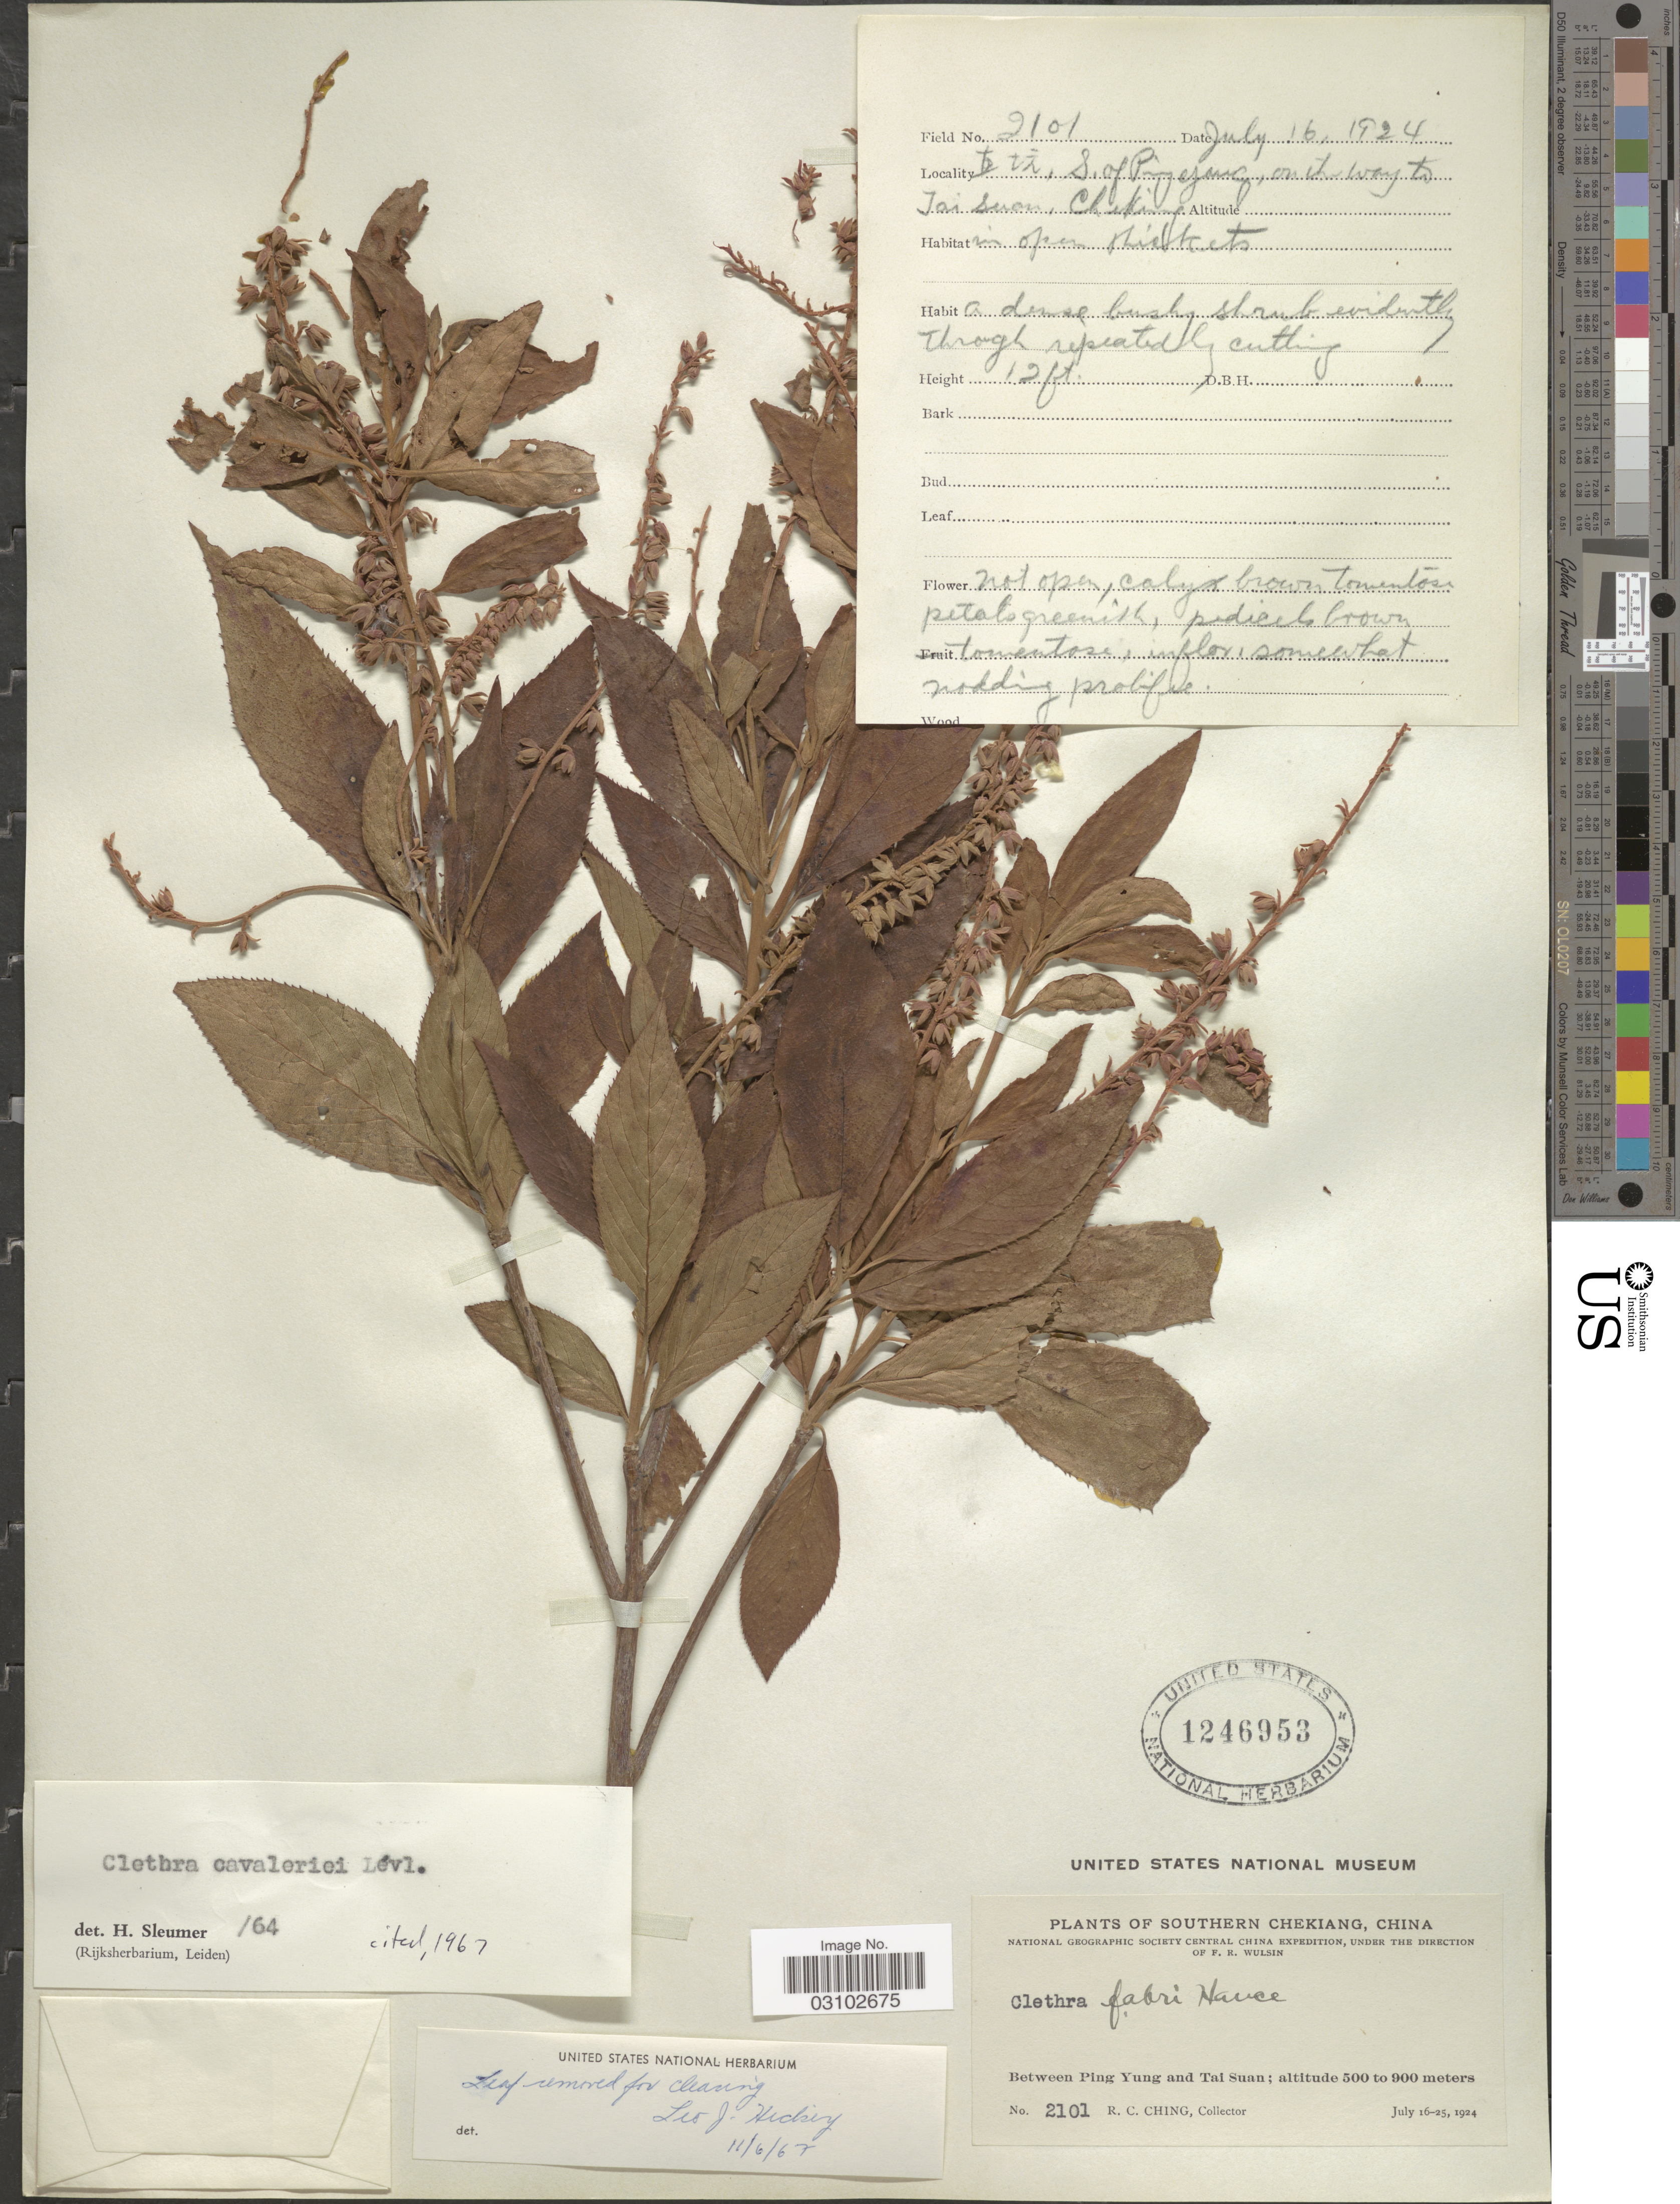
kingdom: Plantae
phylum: Tracheophyta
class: Magnoliopsida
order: Ericales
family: Clethraceae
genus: Clethra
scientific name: Clethra cavaleriei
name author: H. Lév.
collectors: R. C. Ching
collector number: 2101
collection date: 1924-07-16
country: China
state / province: Zhejiang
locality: Southern Chekiang. Between Ping Yung and Tai Suan. S. of Ping Yung, on the way to Tai Suan, Chekiang.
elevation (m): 500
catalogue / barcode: US 1246953